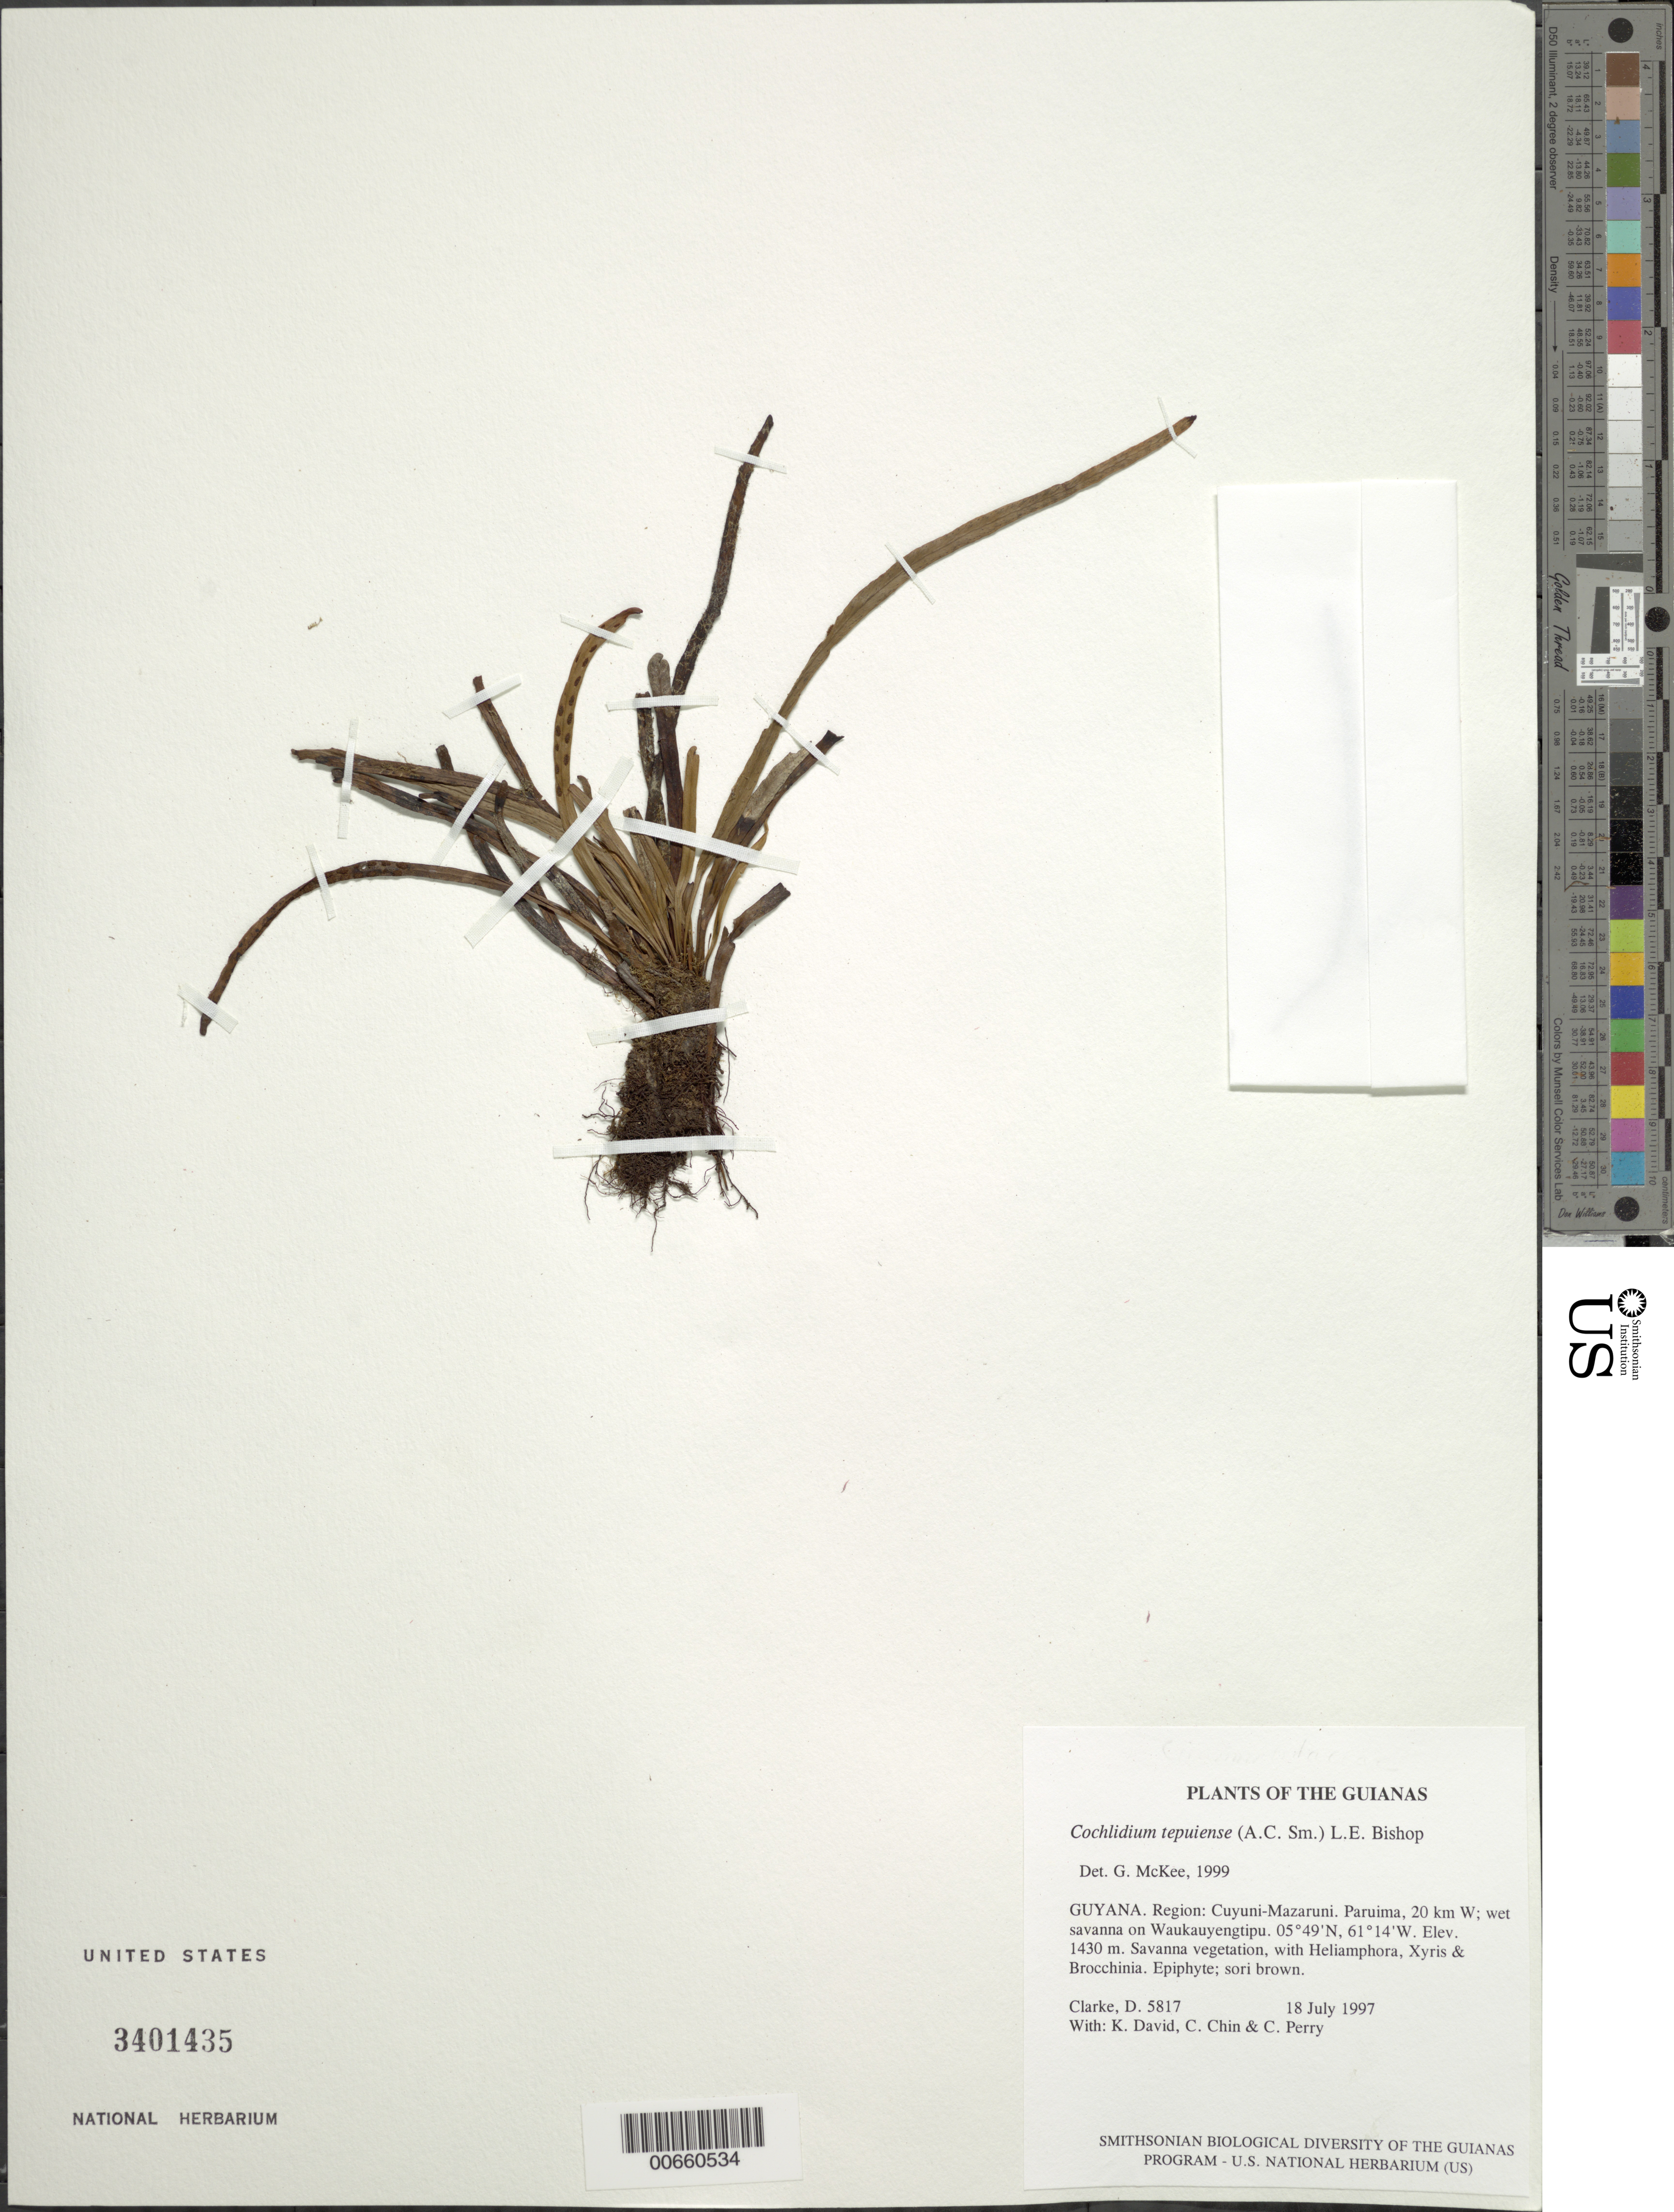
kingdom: Plantae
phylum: Tracheophyta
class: Polypodiopsida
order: Polypodiales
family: Polypodiaceae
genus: Cochlidium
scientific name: Cochlidium tepuiense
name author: (A.C. Sm.) L.E. Bishop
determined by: McKee, G. S., (US), NMNH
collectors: H. D. Clarke, K. David, C. Chin & C. Perry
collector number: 5817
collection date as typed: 18 July 1997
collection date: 1997-07-18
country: Guyana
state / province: Cuyuni-Mazaruni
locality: Paruima, 20 km W; wet savanna on Waukauyengtipu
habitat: Savanna vegetation, with Heliamphora, Xyris & Brocchinia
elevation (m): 1430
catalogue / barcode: US 3401435